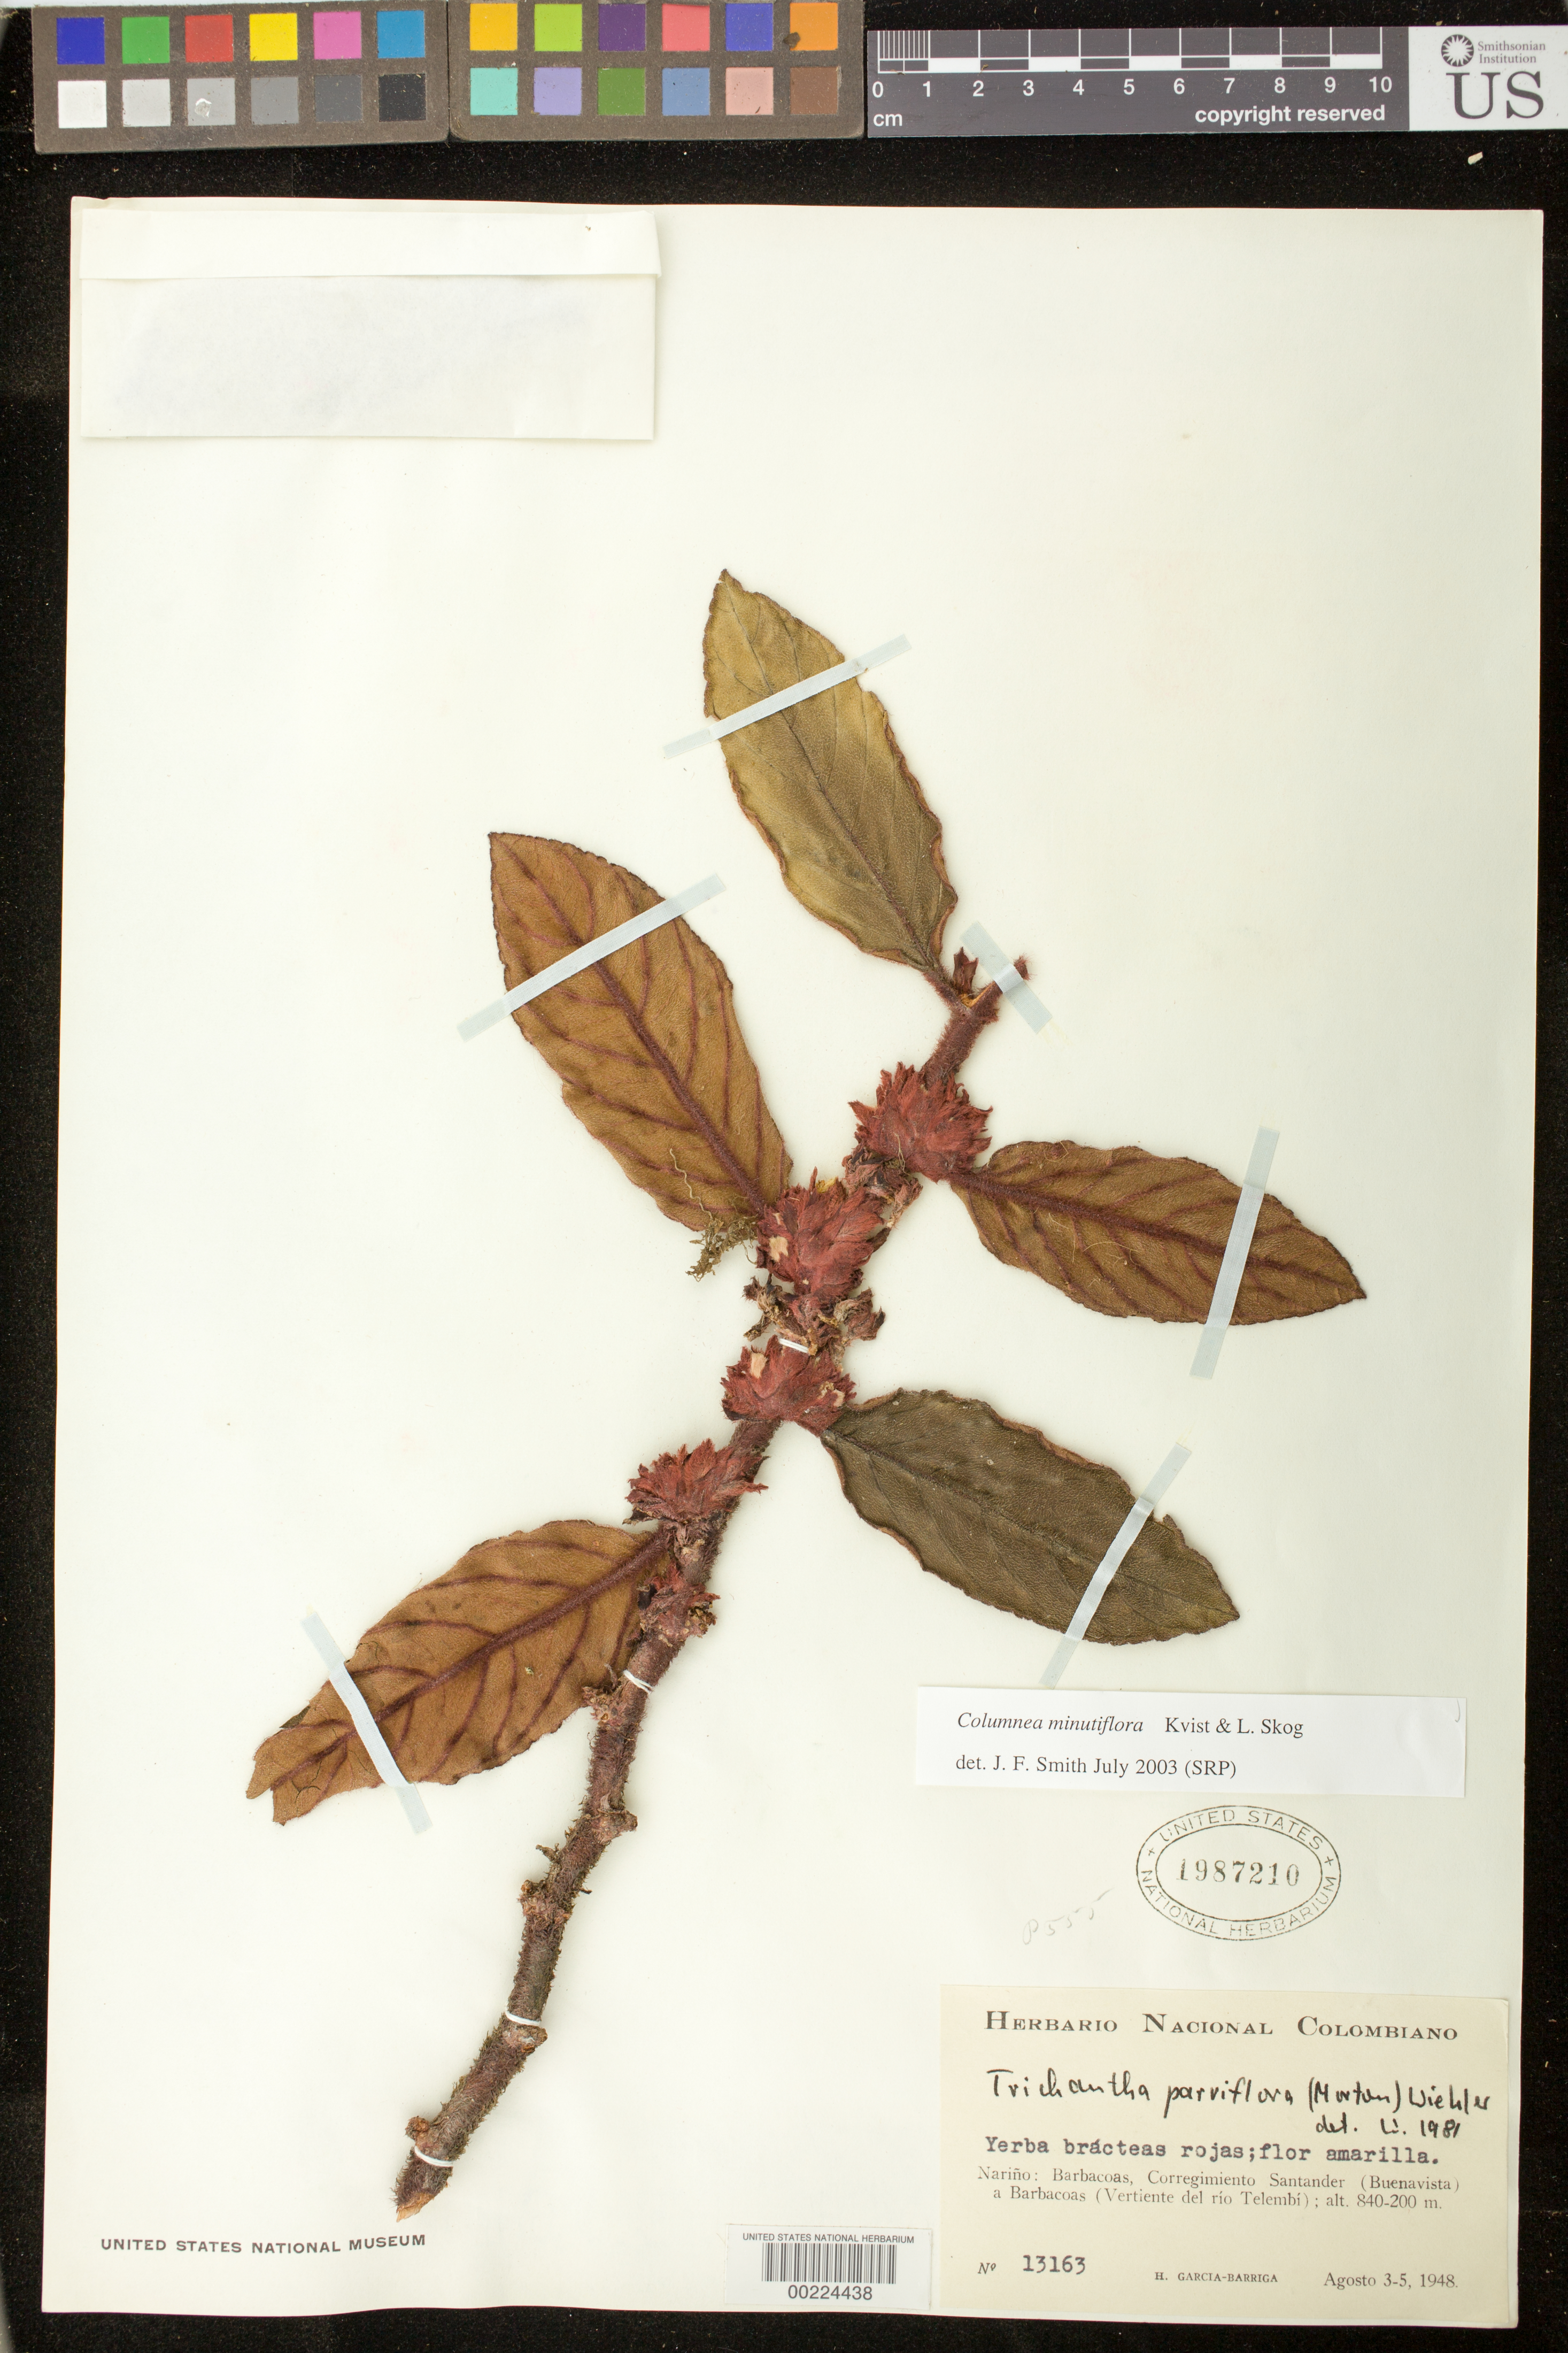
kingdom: Plantae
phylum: Tracheophyta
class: Magnoliopsida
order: Lamiales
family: Gesneriaceae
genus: Columnea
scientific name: Columnea herthae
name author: Mansf.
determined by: Clark, J. L.; Skog, Laurence E.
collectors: H. García Barriga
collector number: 13163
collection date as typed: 3-5 Aug 1948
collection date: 1948-08-03/1948-08-05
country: Colombia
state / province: Nariño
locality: Barbacoas, corregimiento Santander (Buenavista) to Barbacoas (slope of Rio Telembi)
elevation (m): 200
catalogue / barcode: US 1987210